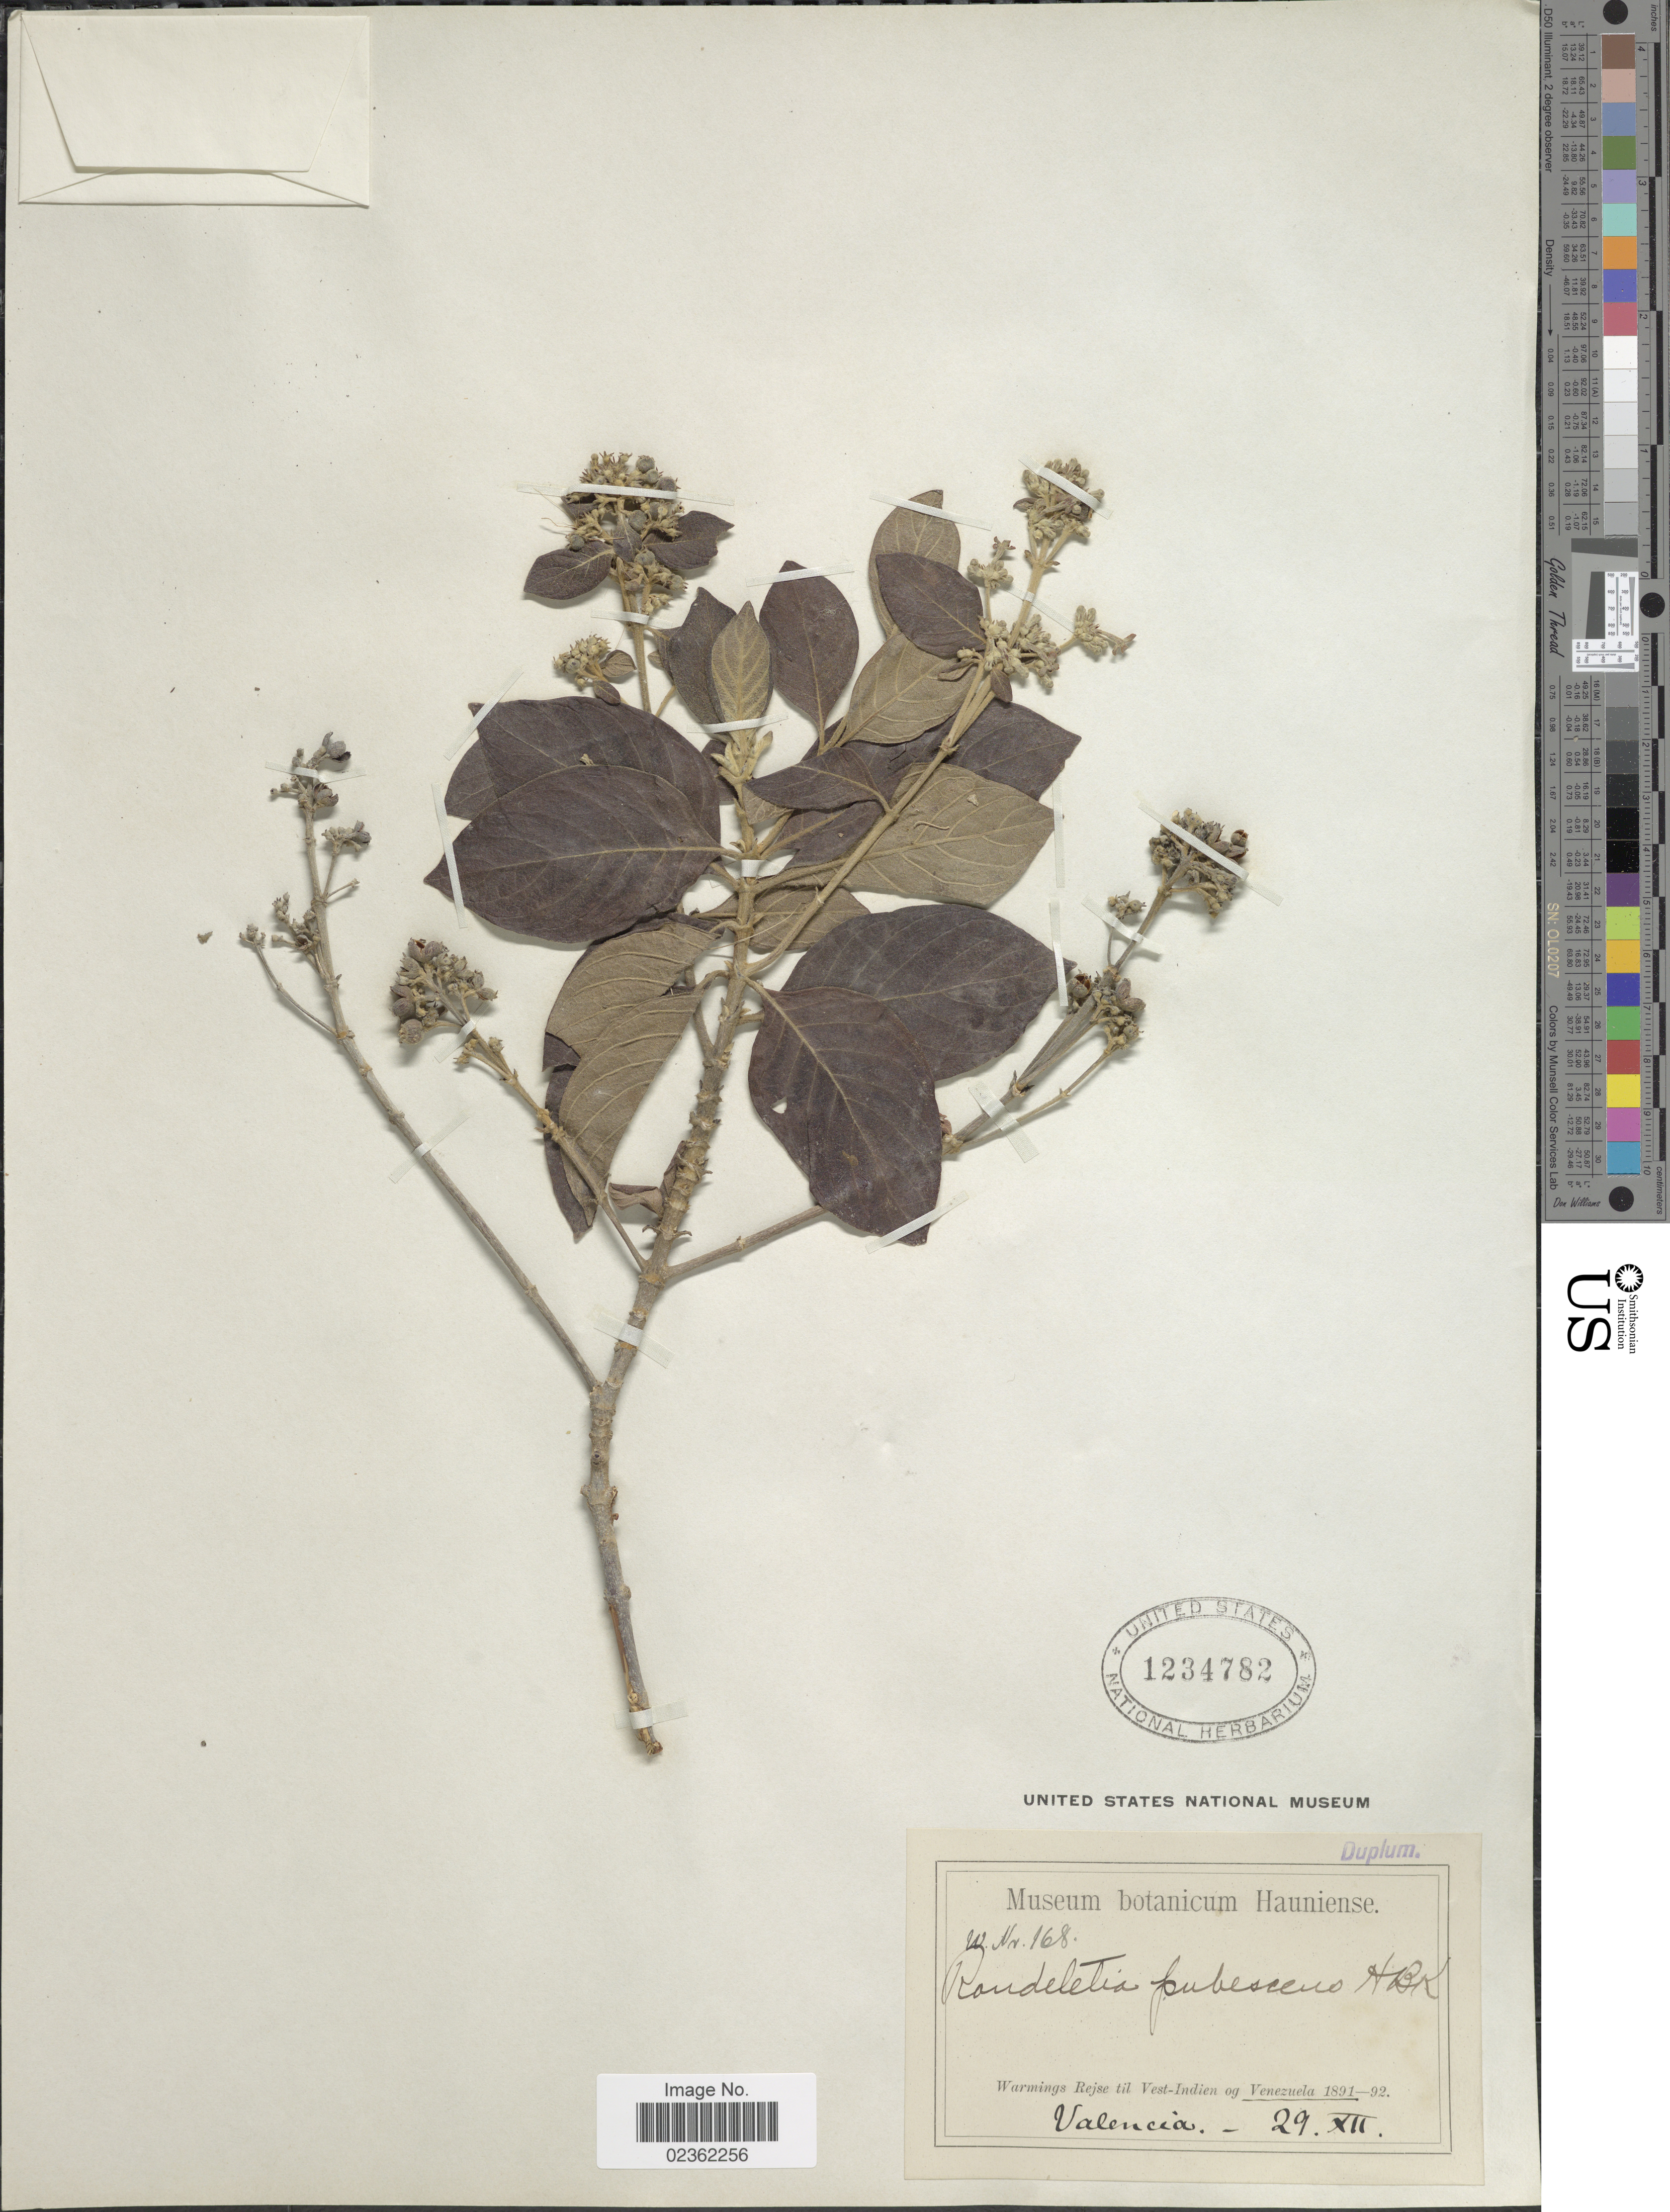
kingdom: Plantae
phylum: Tracheophyta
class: Magnoliopsida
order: Gentianales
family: Rubiaceae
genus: Rondeletia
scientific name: Rondeletia mollis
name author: S.F. Blake ex Steyerm.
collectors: Warming, --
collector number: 168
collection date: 1891-12-29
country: Venezuela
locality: Valencia.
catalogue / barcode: US 1234782